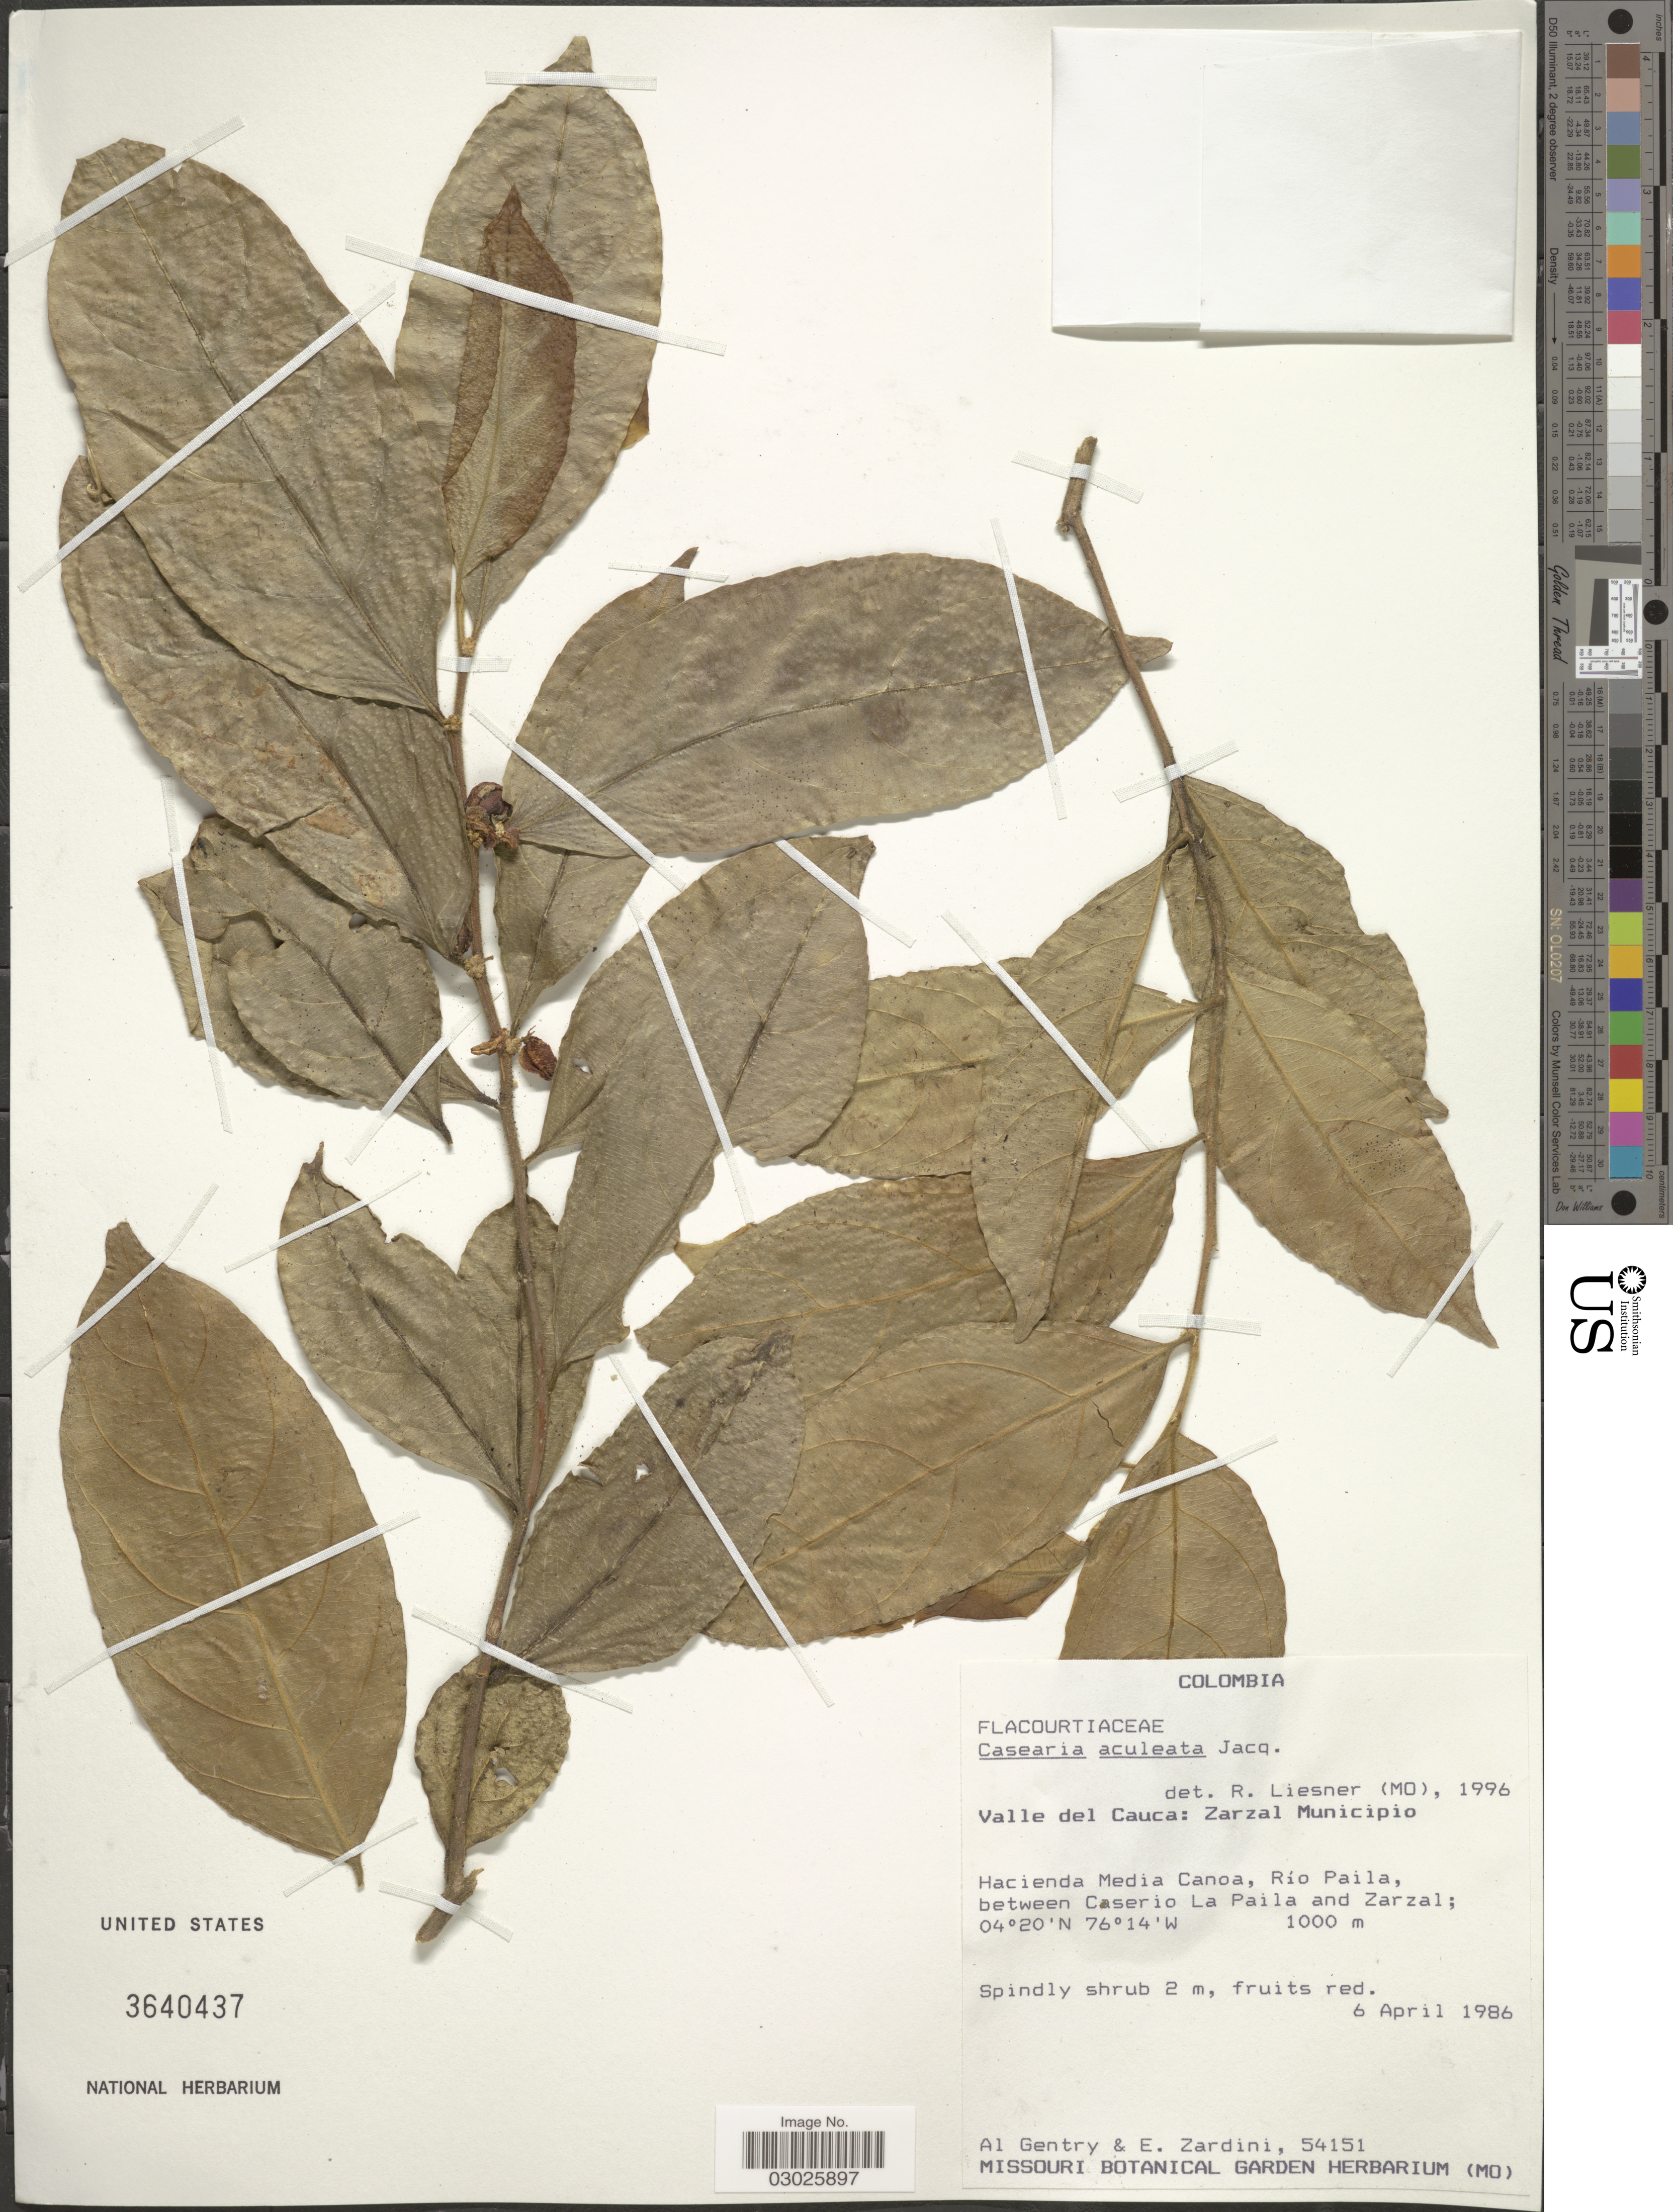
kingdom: Plantae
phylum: Tracheophyta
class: Magnoliopsida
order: Malpighiales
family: Salicaceae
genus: Casearia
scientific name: Casearia aculeata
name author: Jacq.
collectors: A. H. Gentry & E. Zardini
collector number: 54151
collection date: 1986-04-06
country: Colombia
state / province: Valle del Cauca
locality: Zarzal Municipio. Hacienda Media Canoa, Río Paila,between Caserio La Paila and Zarzal.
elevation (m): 1000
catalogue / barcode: US 3640437